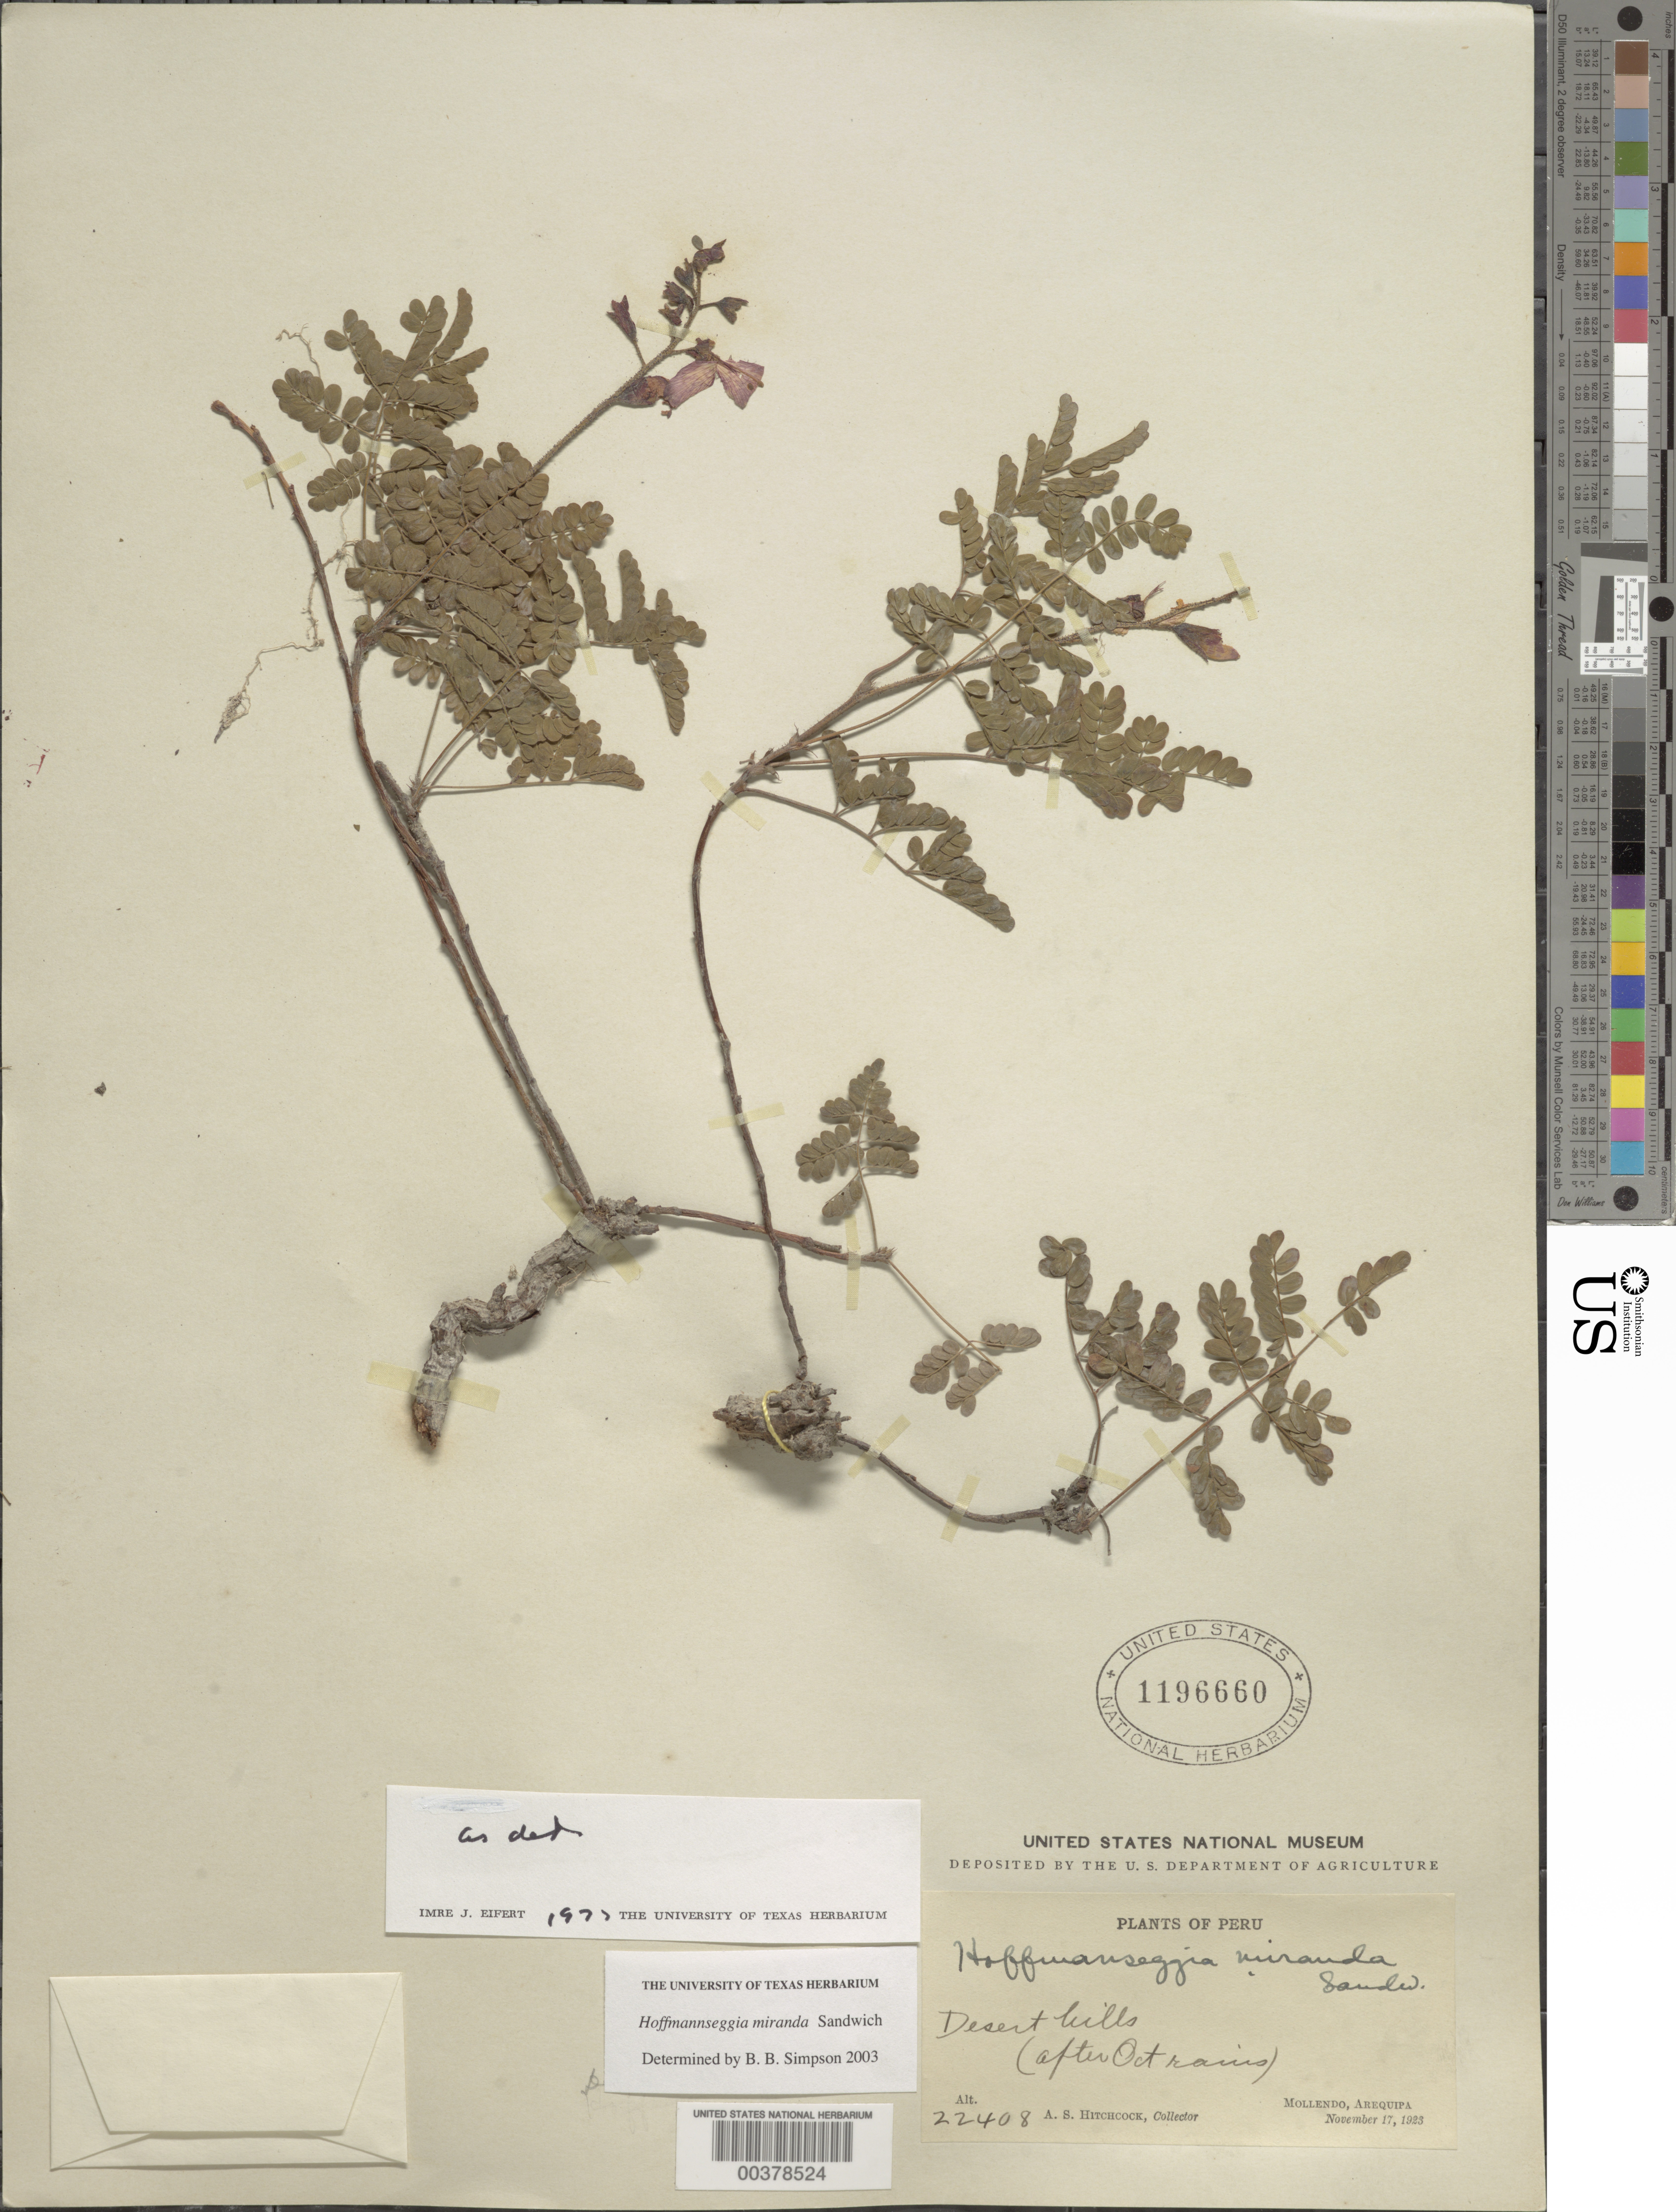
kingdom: Plantae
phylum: Tracheophyta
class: Magnoliopsida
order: Fabales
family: Fabaceae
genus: Hoffmannseggia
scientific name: Hoffmannseggia miranda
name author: (Sandwith) Sandwith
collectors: A. S. Hitchcock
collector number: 22408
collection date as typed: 17 Nov 1923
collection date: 1923-11-17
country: Peru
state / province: Arequipa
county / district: Islay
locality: Mollendo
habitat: Desert hills after oct rains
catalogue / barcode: US 1196660